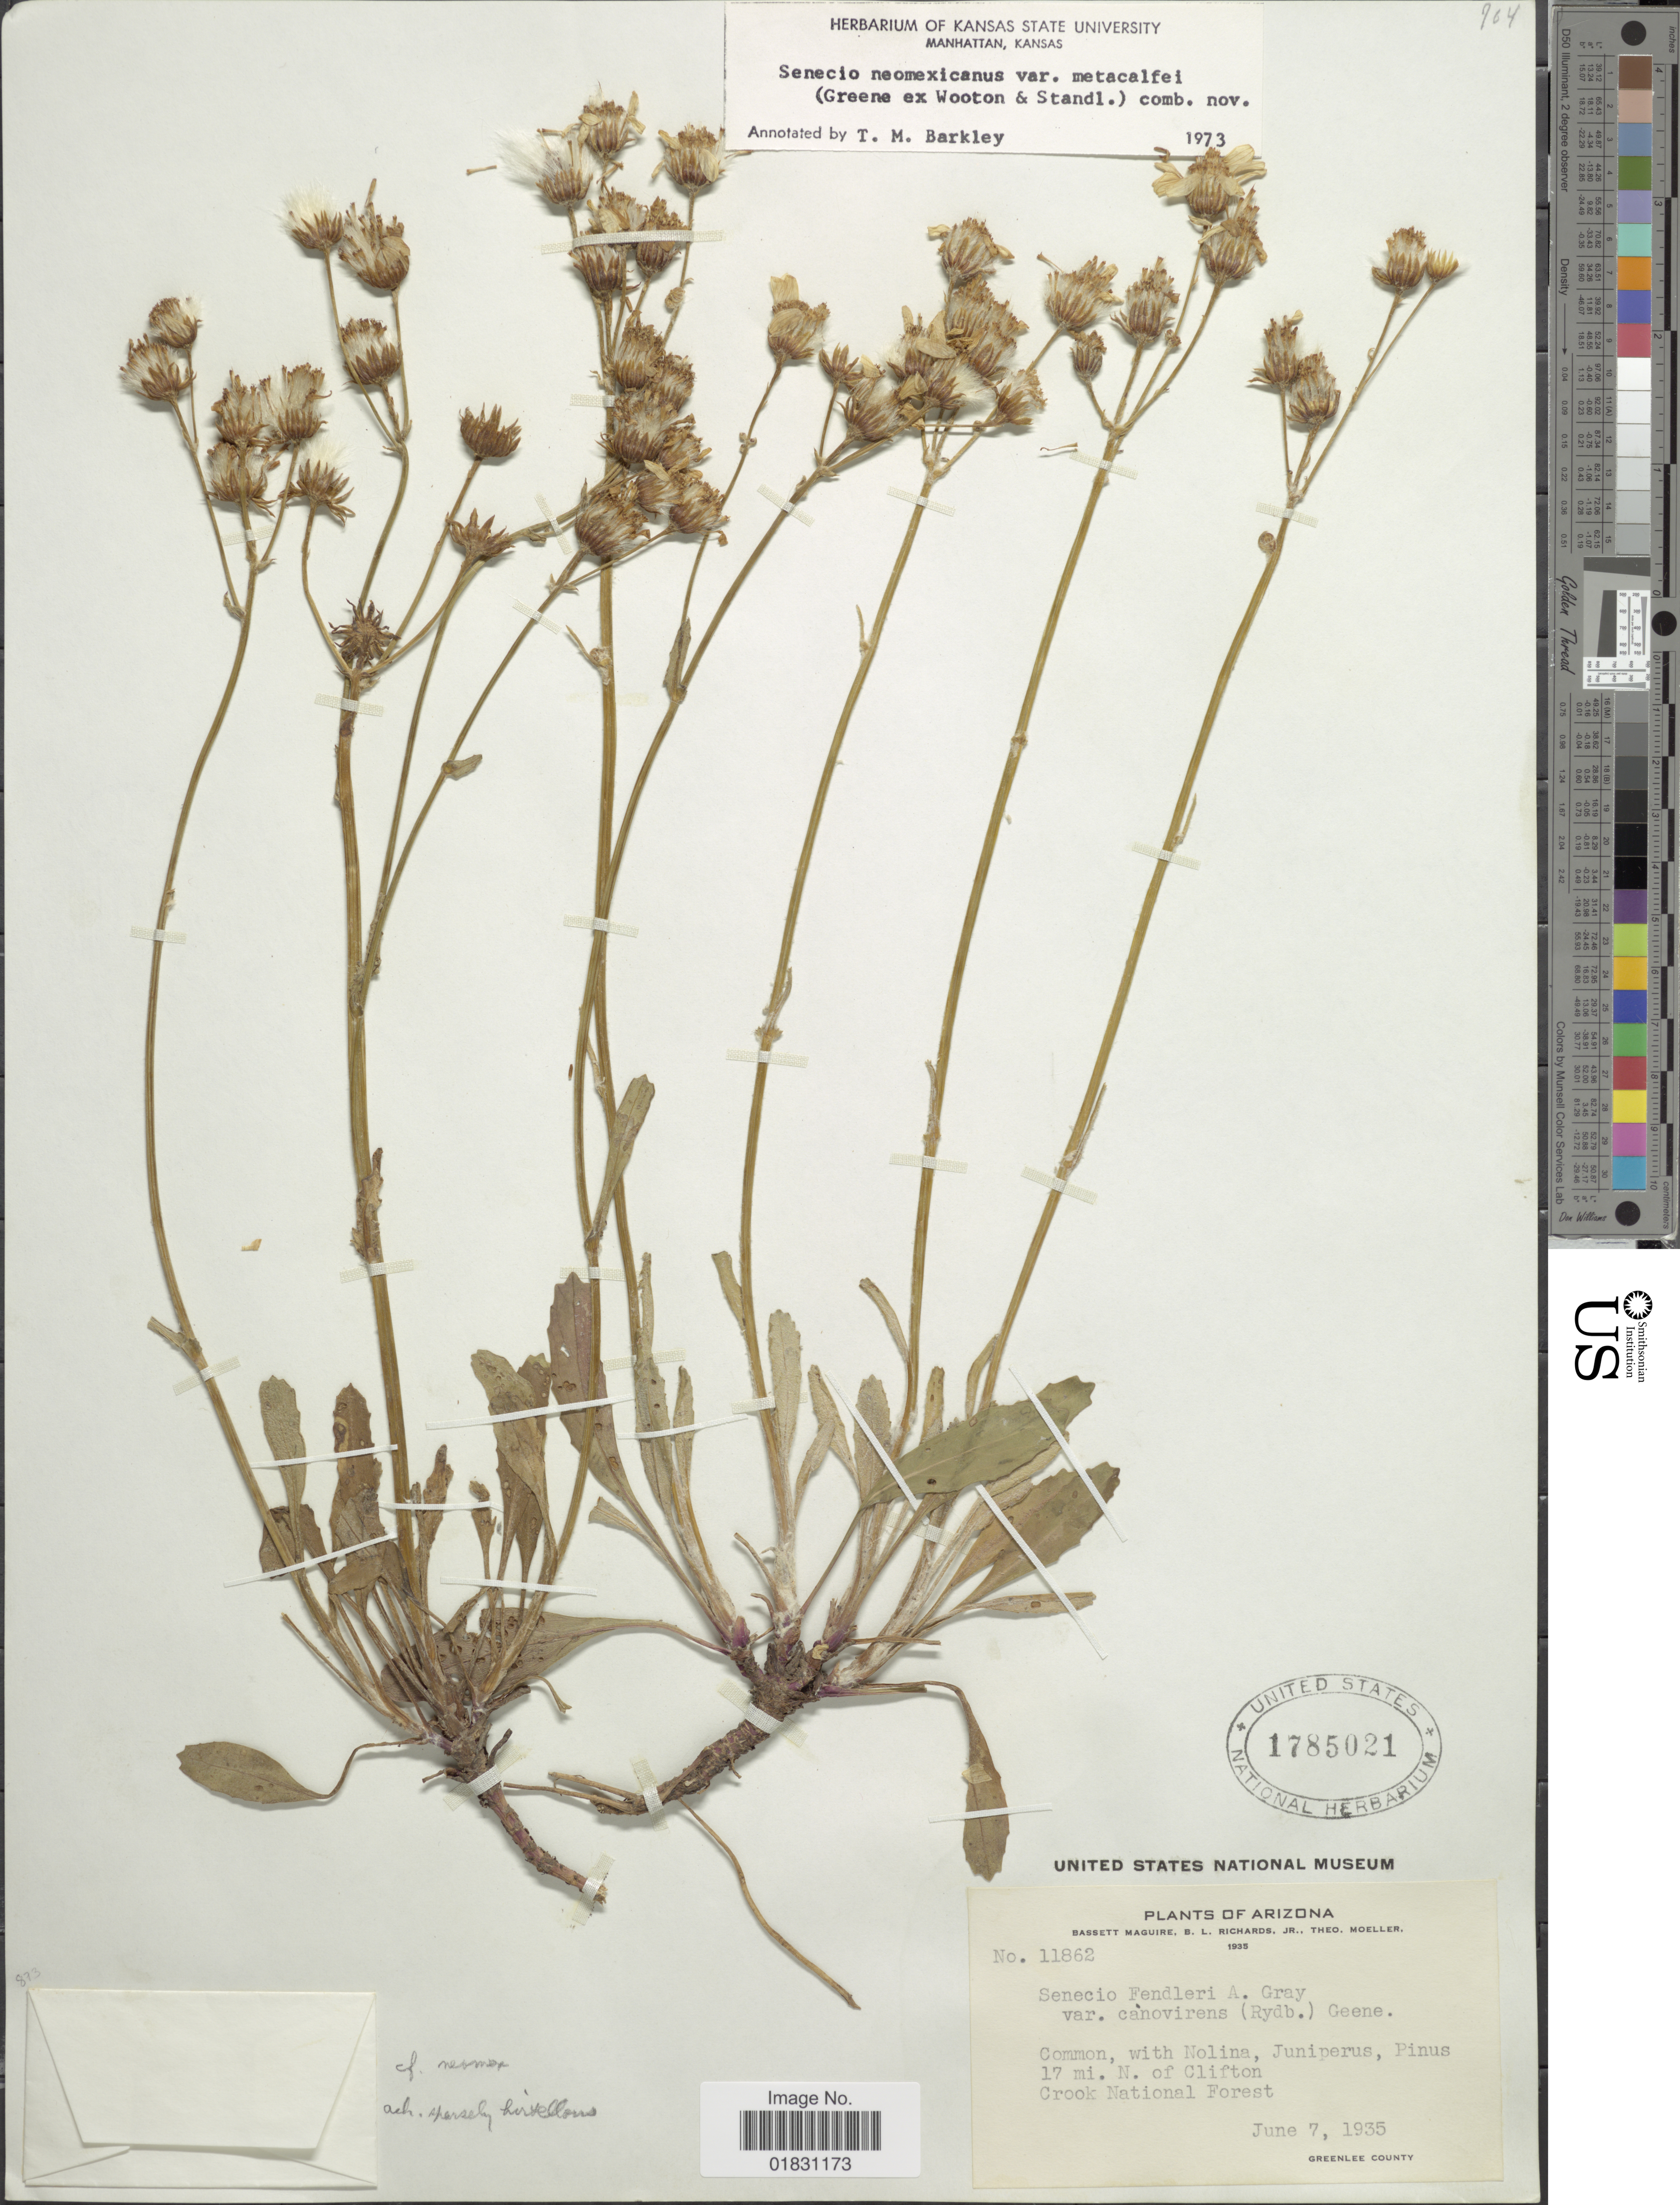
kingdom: Plantae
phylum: Tracheophyta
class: Magnoliopsida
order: Asterales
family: Asteraceae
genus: Packera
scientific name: Packera neomexicana var. metcalfei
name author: (Greene ex Wooton & Standl.) Trock & T.M. Barkley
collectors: B. Maguire, B. Richards & T. Moeller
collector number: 11862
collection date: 1935-06-07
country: United States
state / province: Arizona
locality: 17 mi. N. of Clifton, Crook National Forest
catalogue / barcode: US 1785021